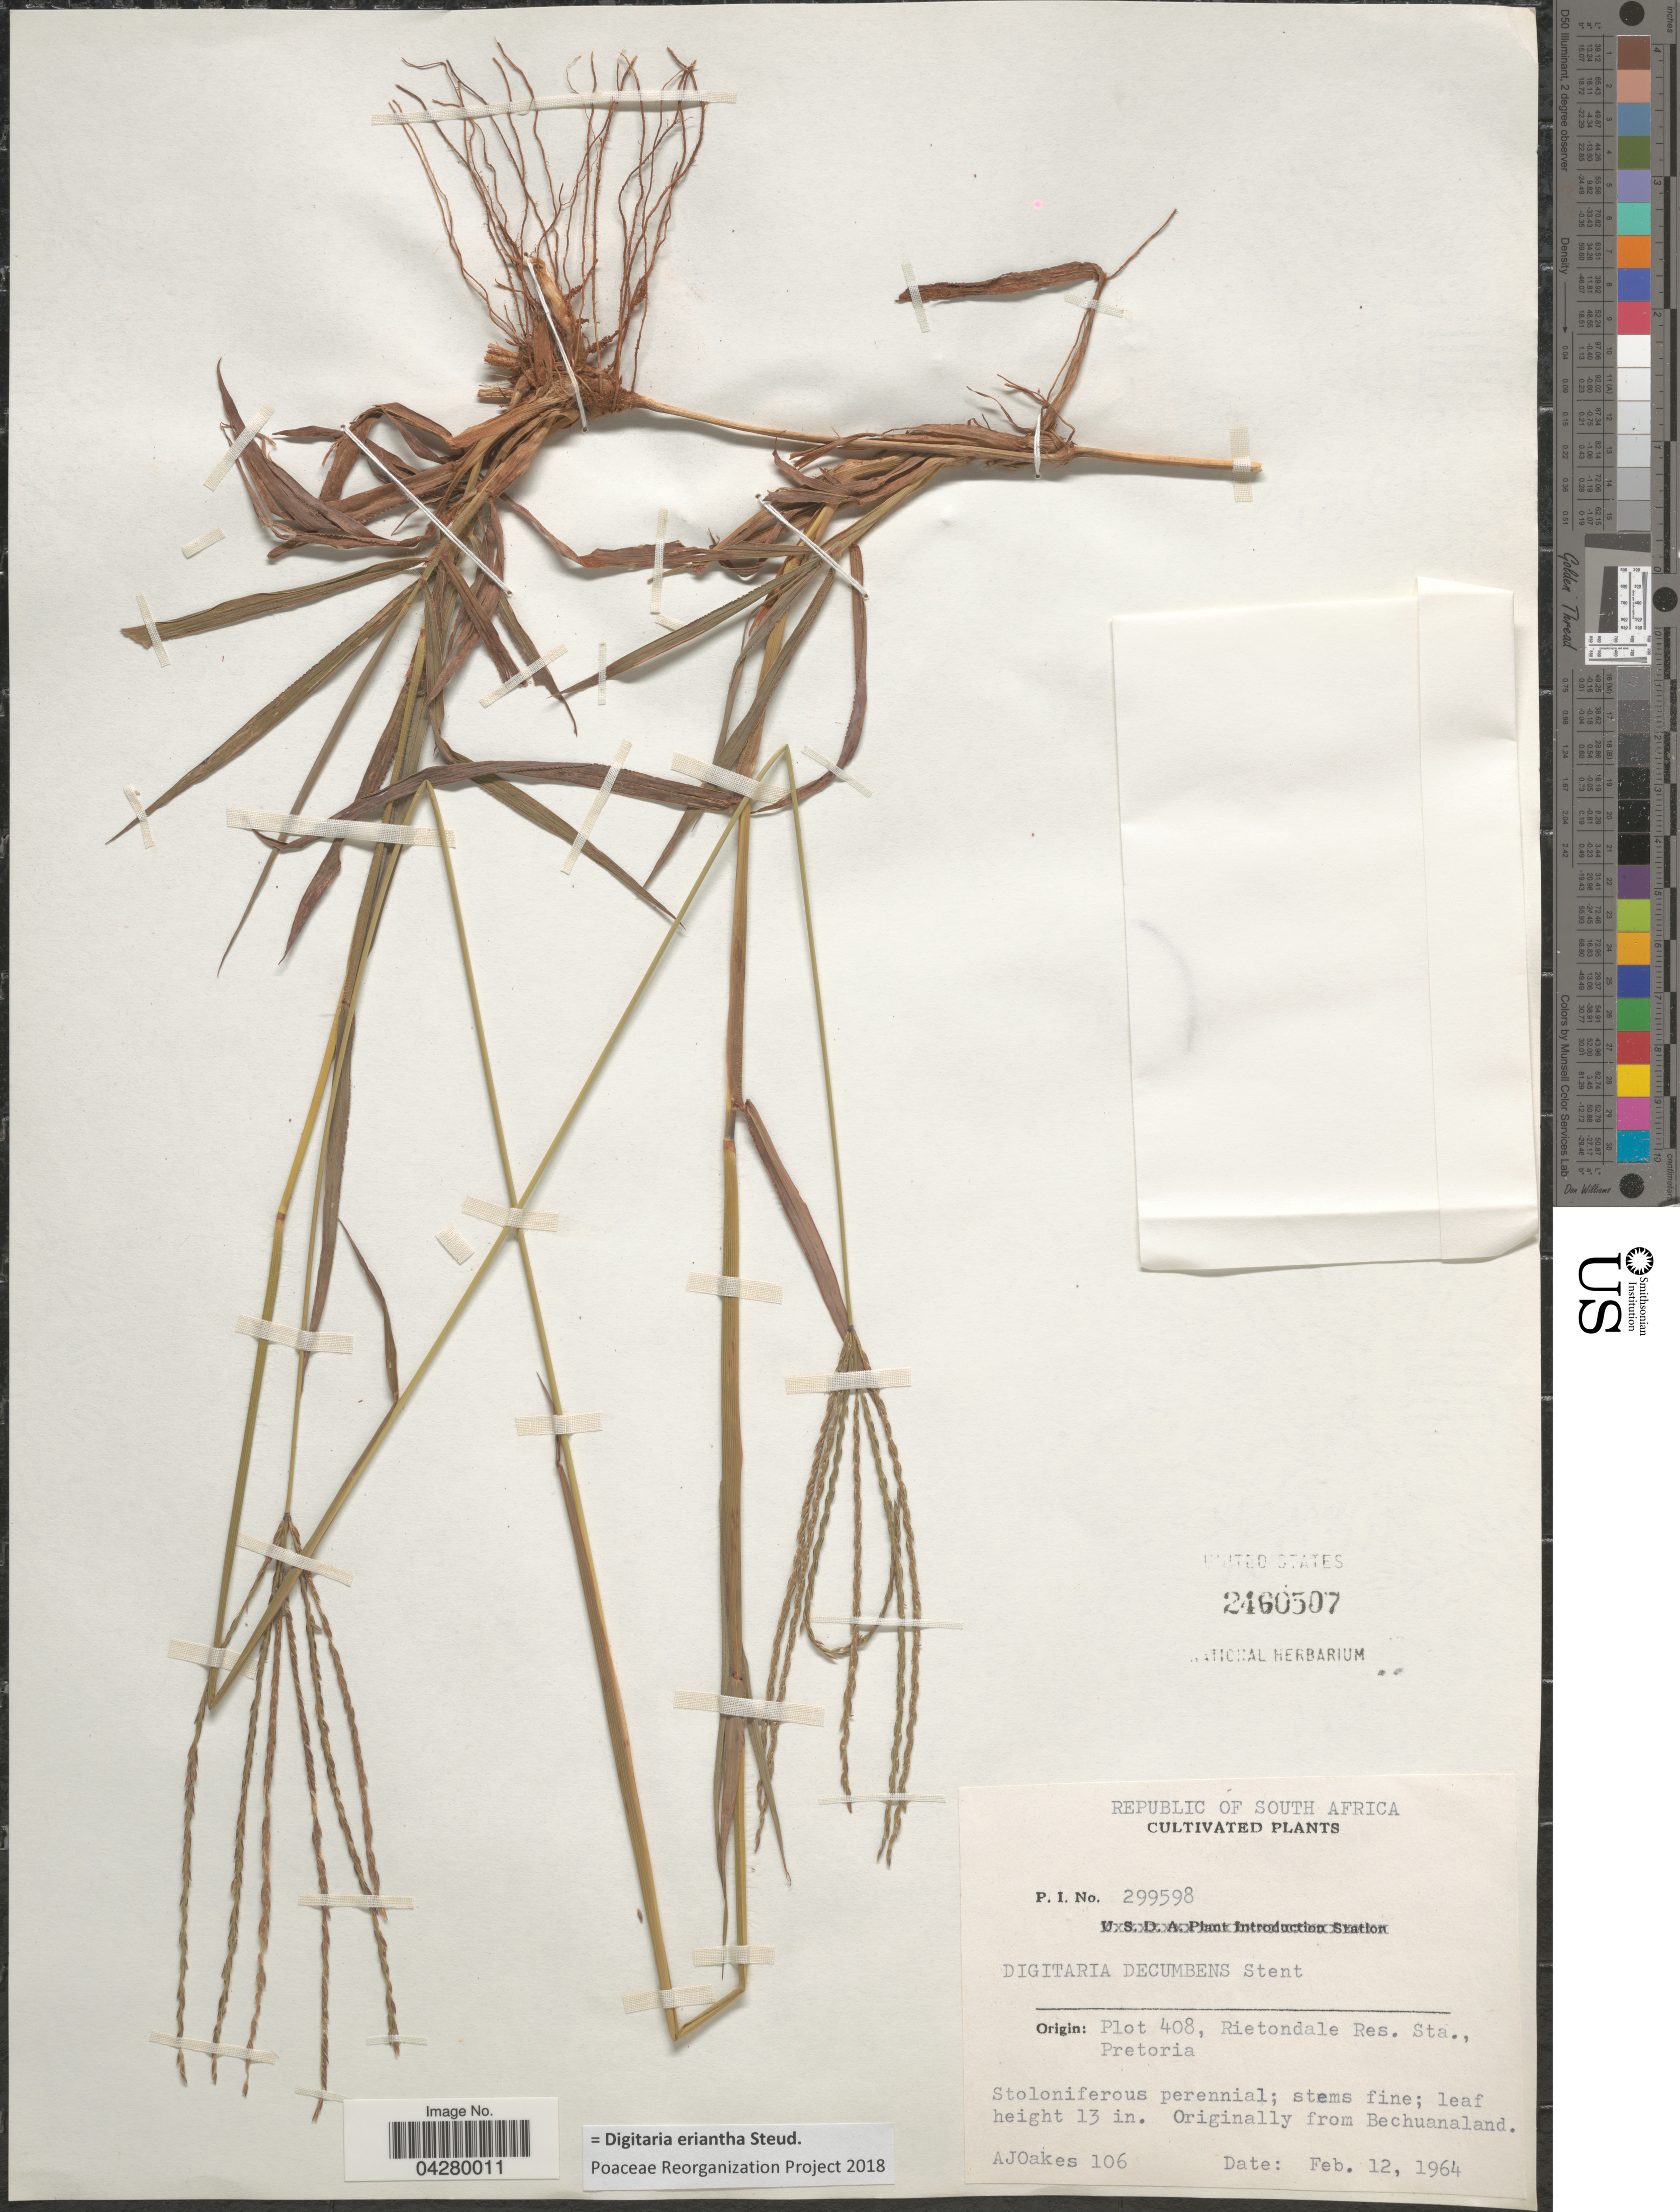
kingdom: Plantae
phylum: Tracheophyta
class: Liliopsida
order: Poales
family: Poaceae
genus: Digitaria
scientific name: Digitaria eriantha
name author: Steud.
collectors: A. Oakes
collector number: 106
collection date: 1964-02-12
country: South Africa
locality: Republic of South Africa.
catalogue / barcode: US 2460507